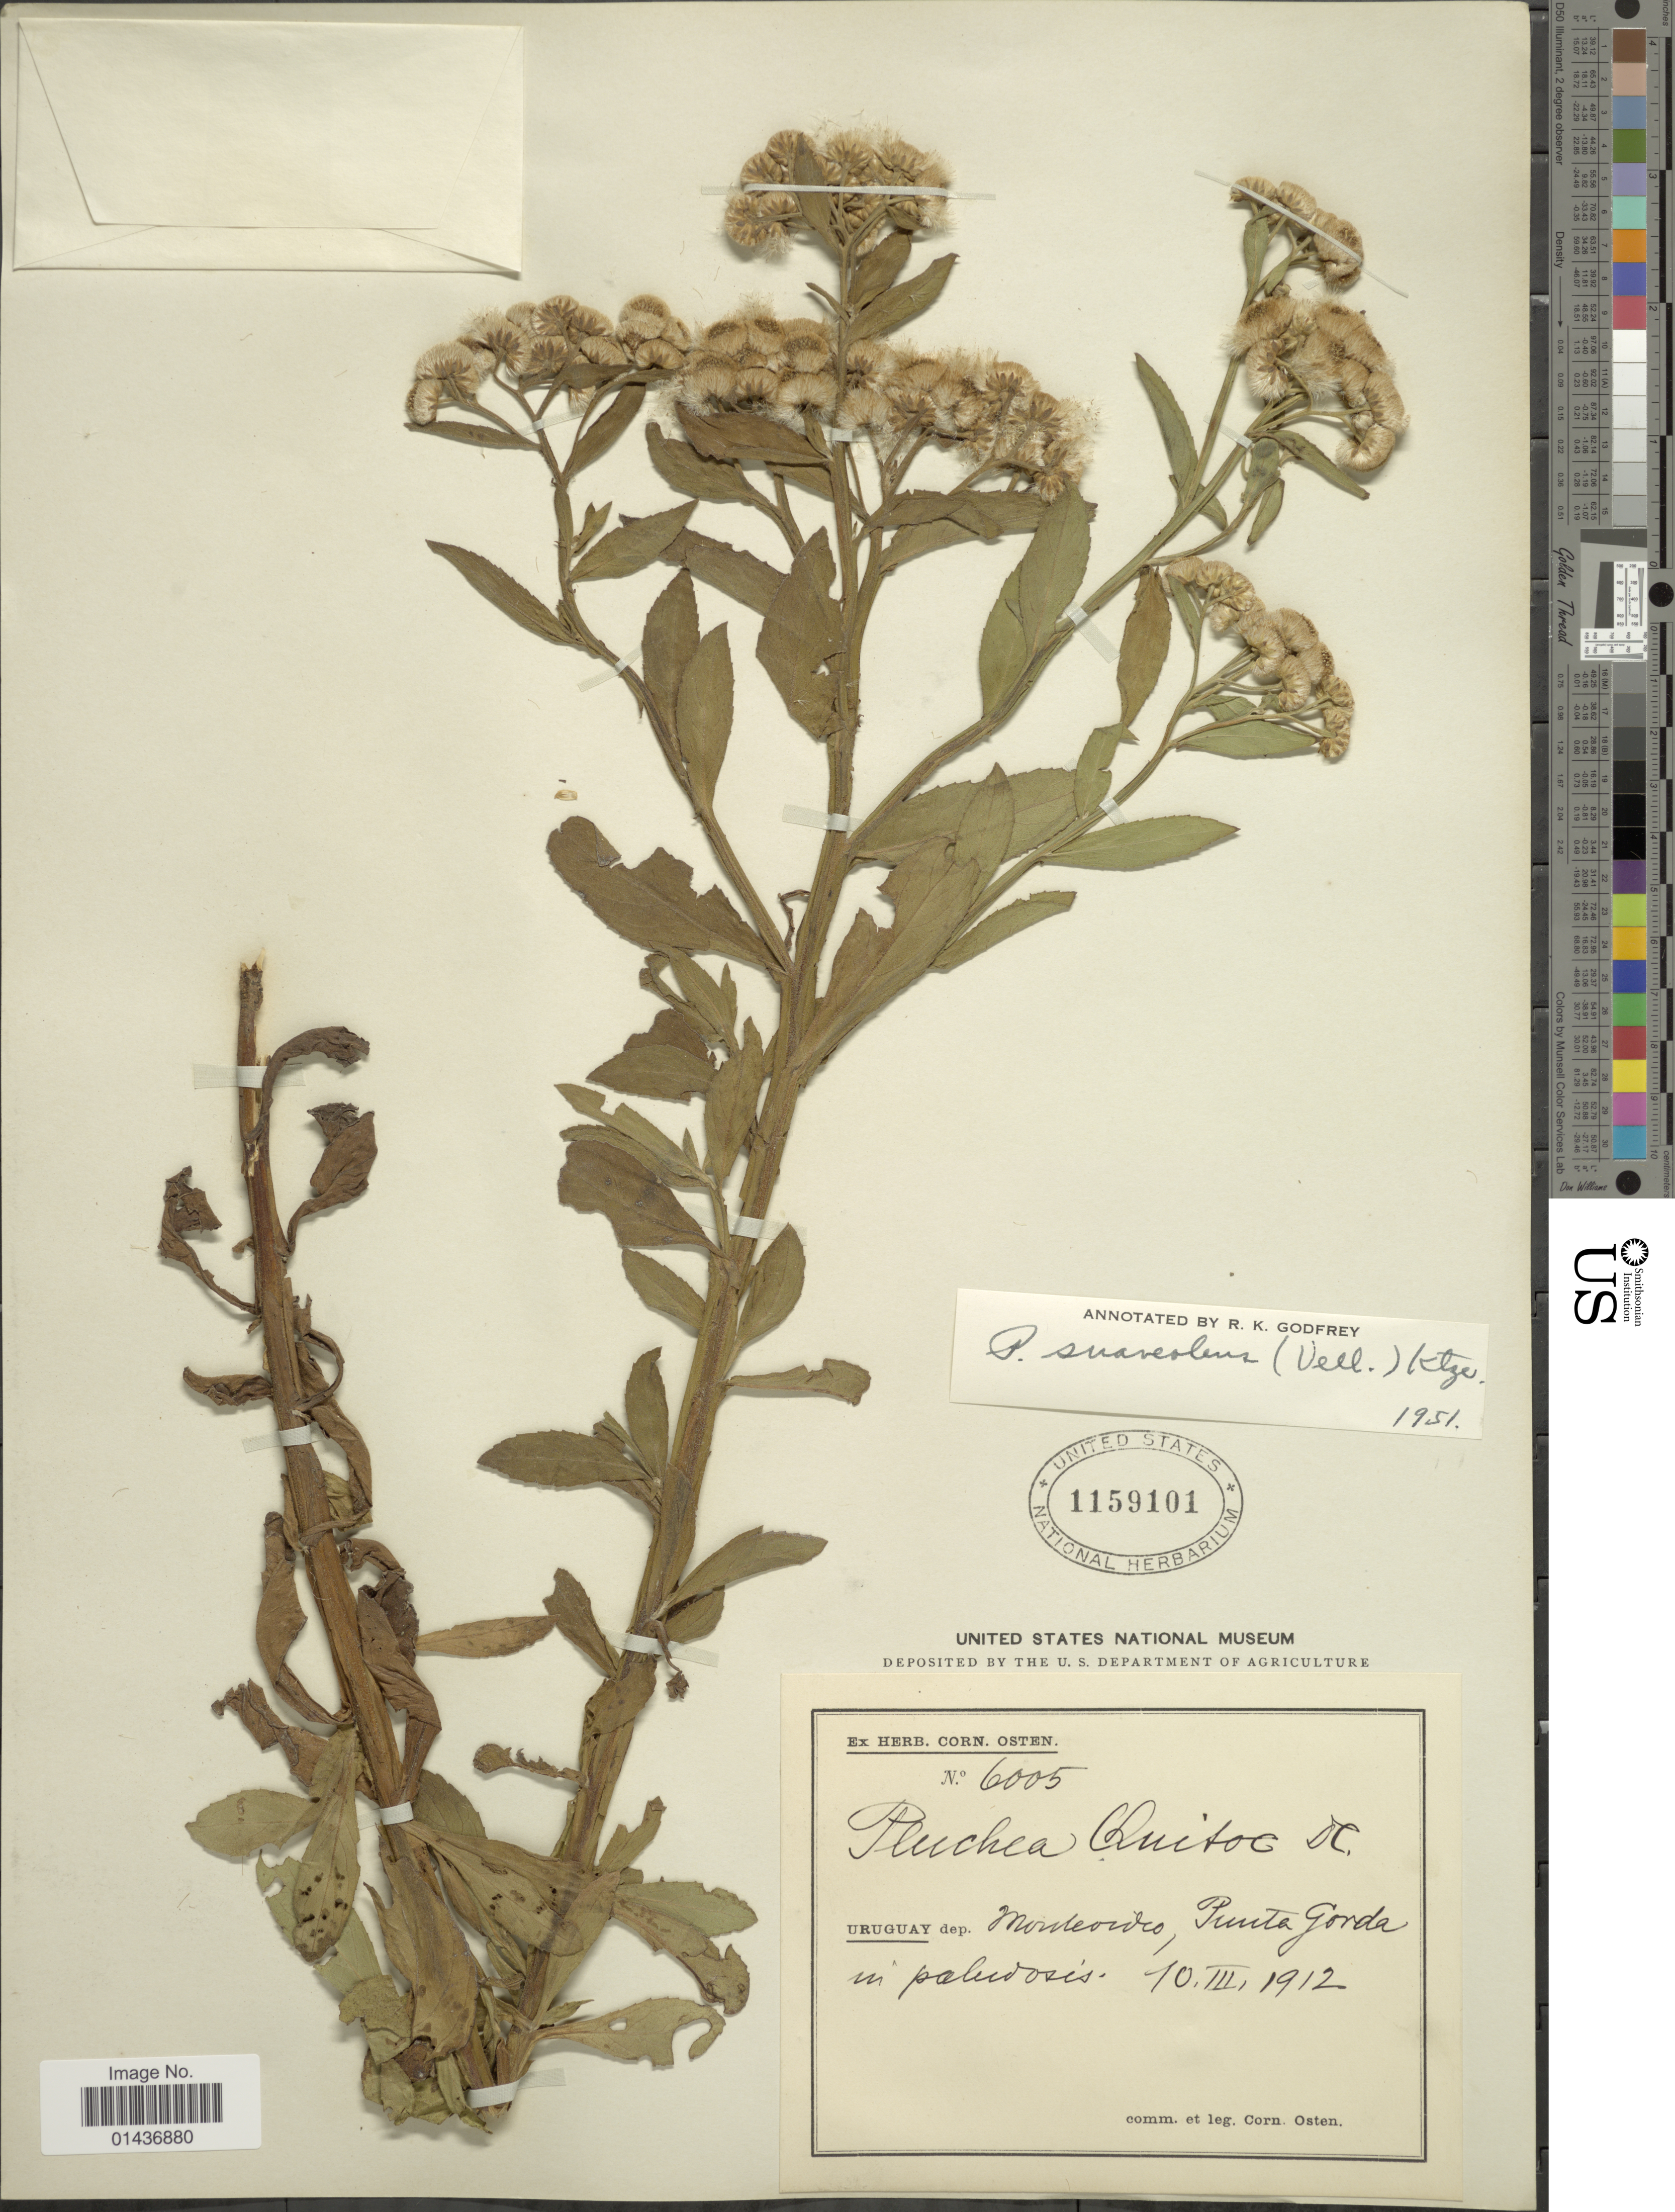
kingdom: Plantae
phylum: Tracheophyta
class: Magnoliopsida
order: Asterales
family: Asteraceae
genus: Pluchea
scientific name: Pluchea suaveolens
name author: (Vell.) Kuntze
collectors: C. Osten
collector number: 6005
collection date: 1912-03-10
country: Uruguay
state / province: Montevideo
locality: Dep. Montevideo, Punta Gorda in paludosis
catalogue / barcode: US 1159101